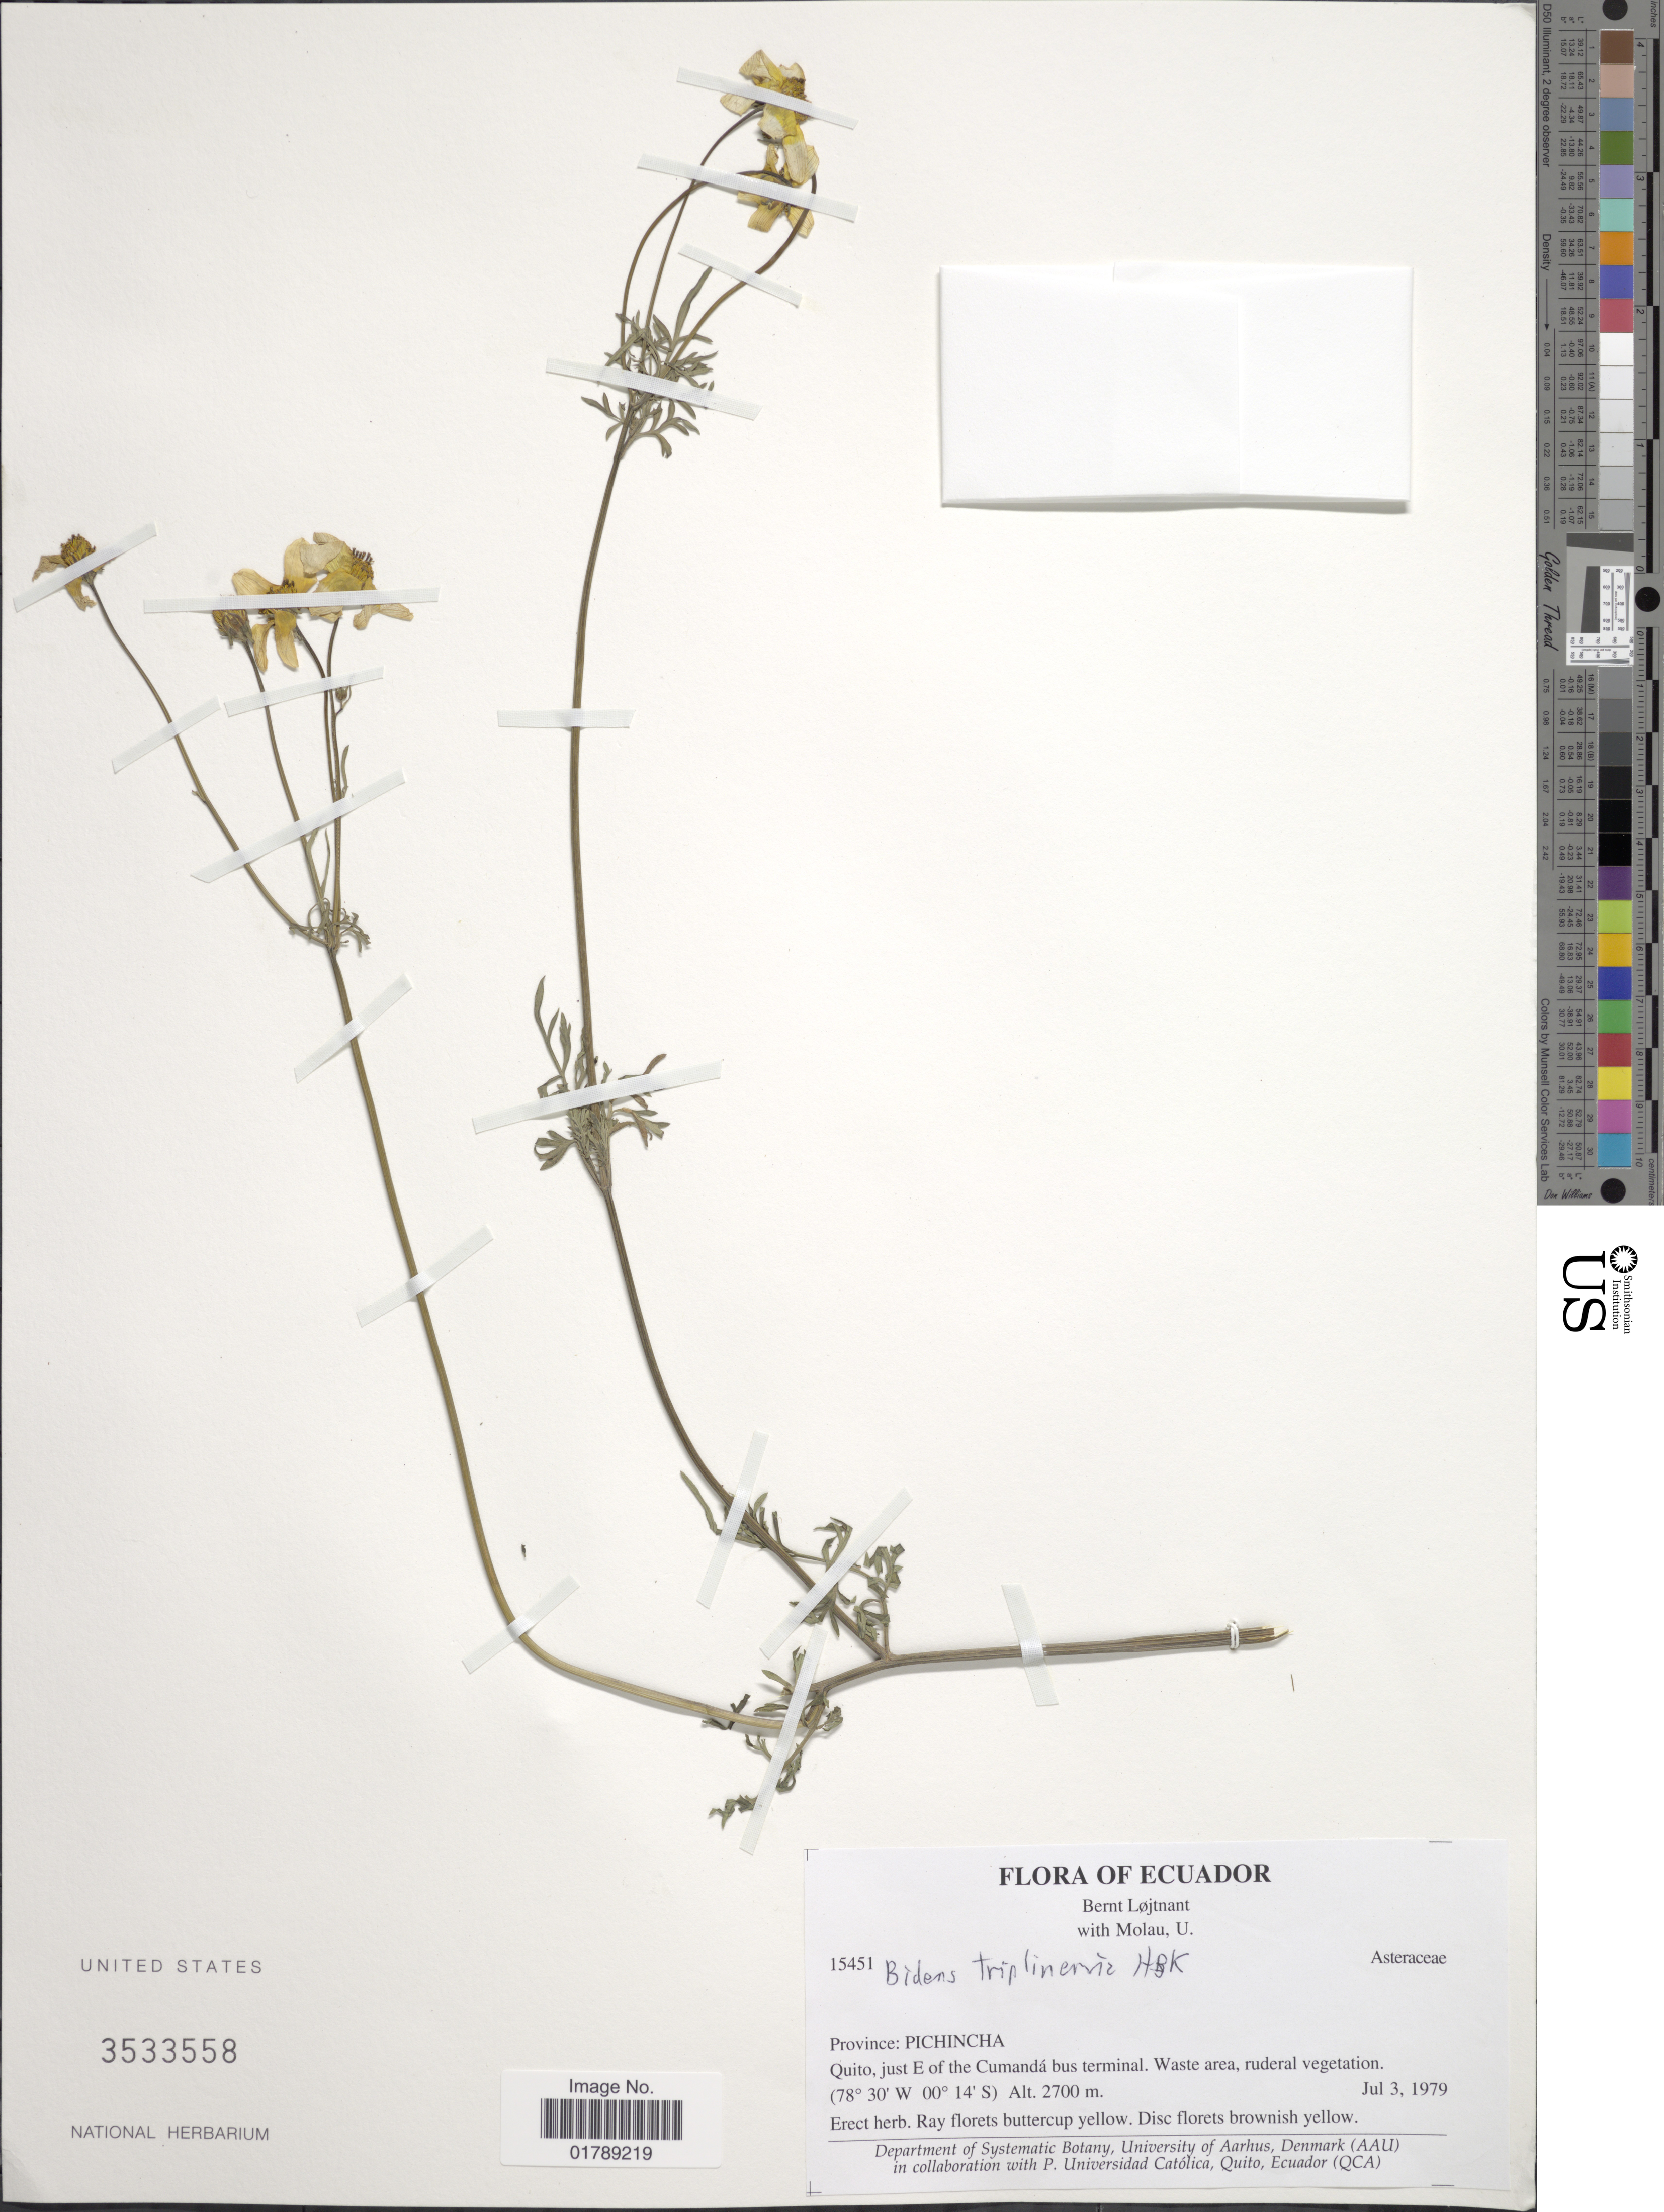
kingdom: Plantae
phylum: Tracheophyta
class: Magnoliopsida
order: Asterales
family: Asteraceae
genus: Bidens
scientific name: Bidens triplinervia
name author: Kunth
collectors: B. Löjtnant & U. Molau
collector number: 15451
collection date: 1979-07-03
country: Ecuador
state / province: Pichincha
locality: Quito, just E of the Cumandá bus terminal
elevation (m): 2700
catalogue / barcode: US 3533558